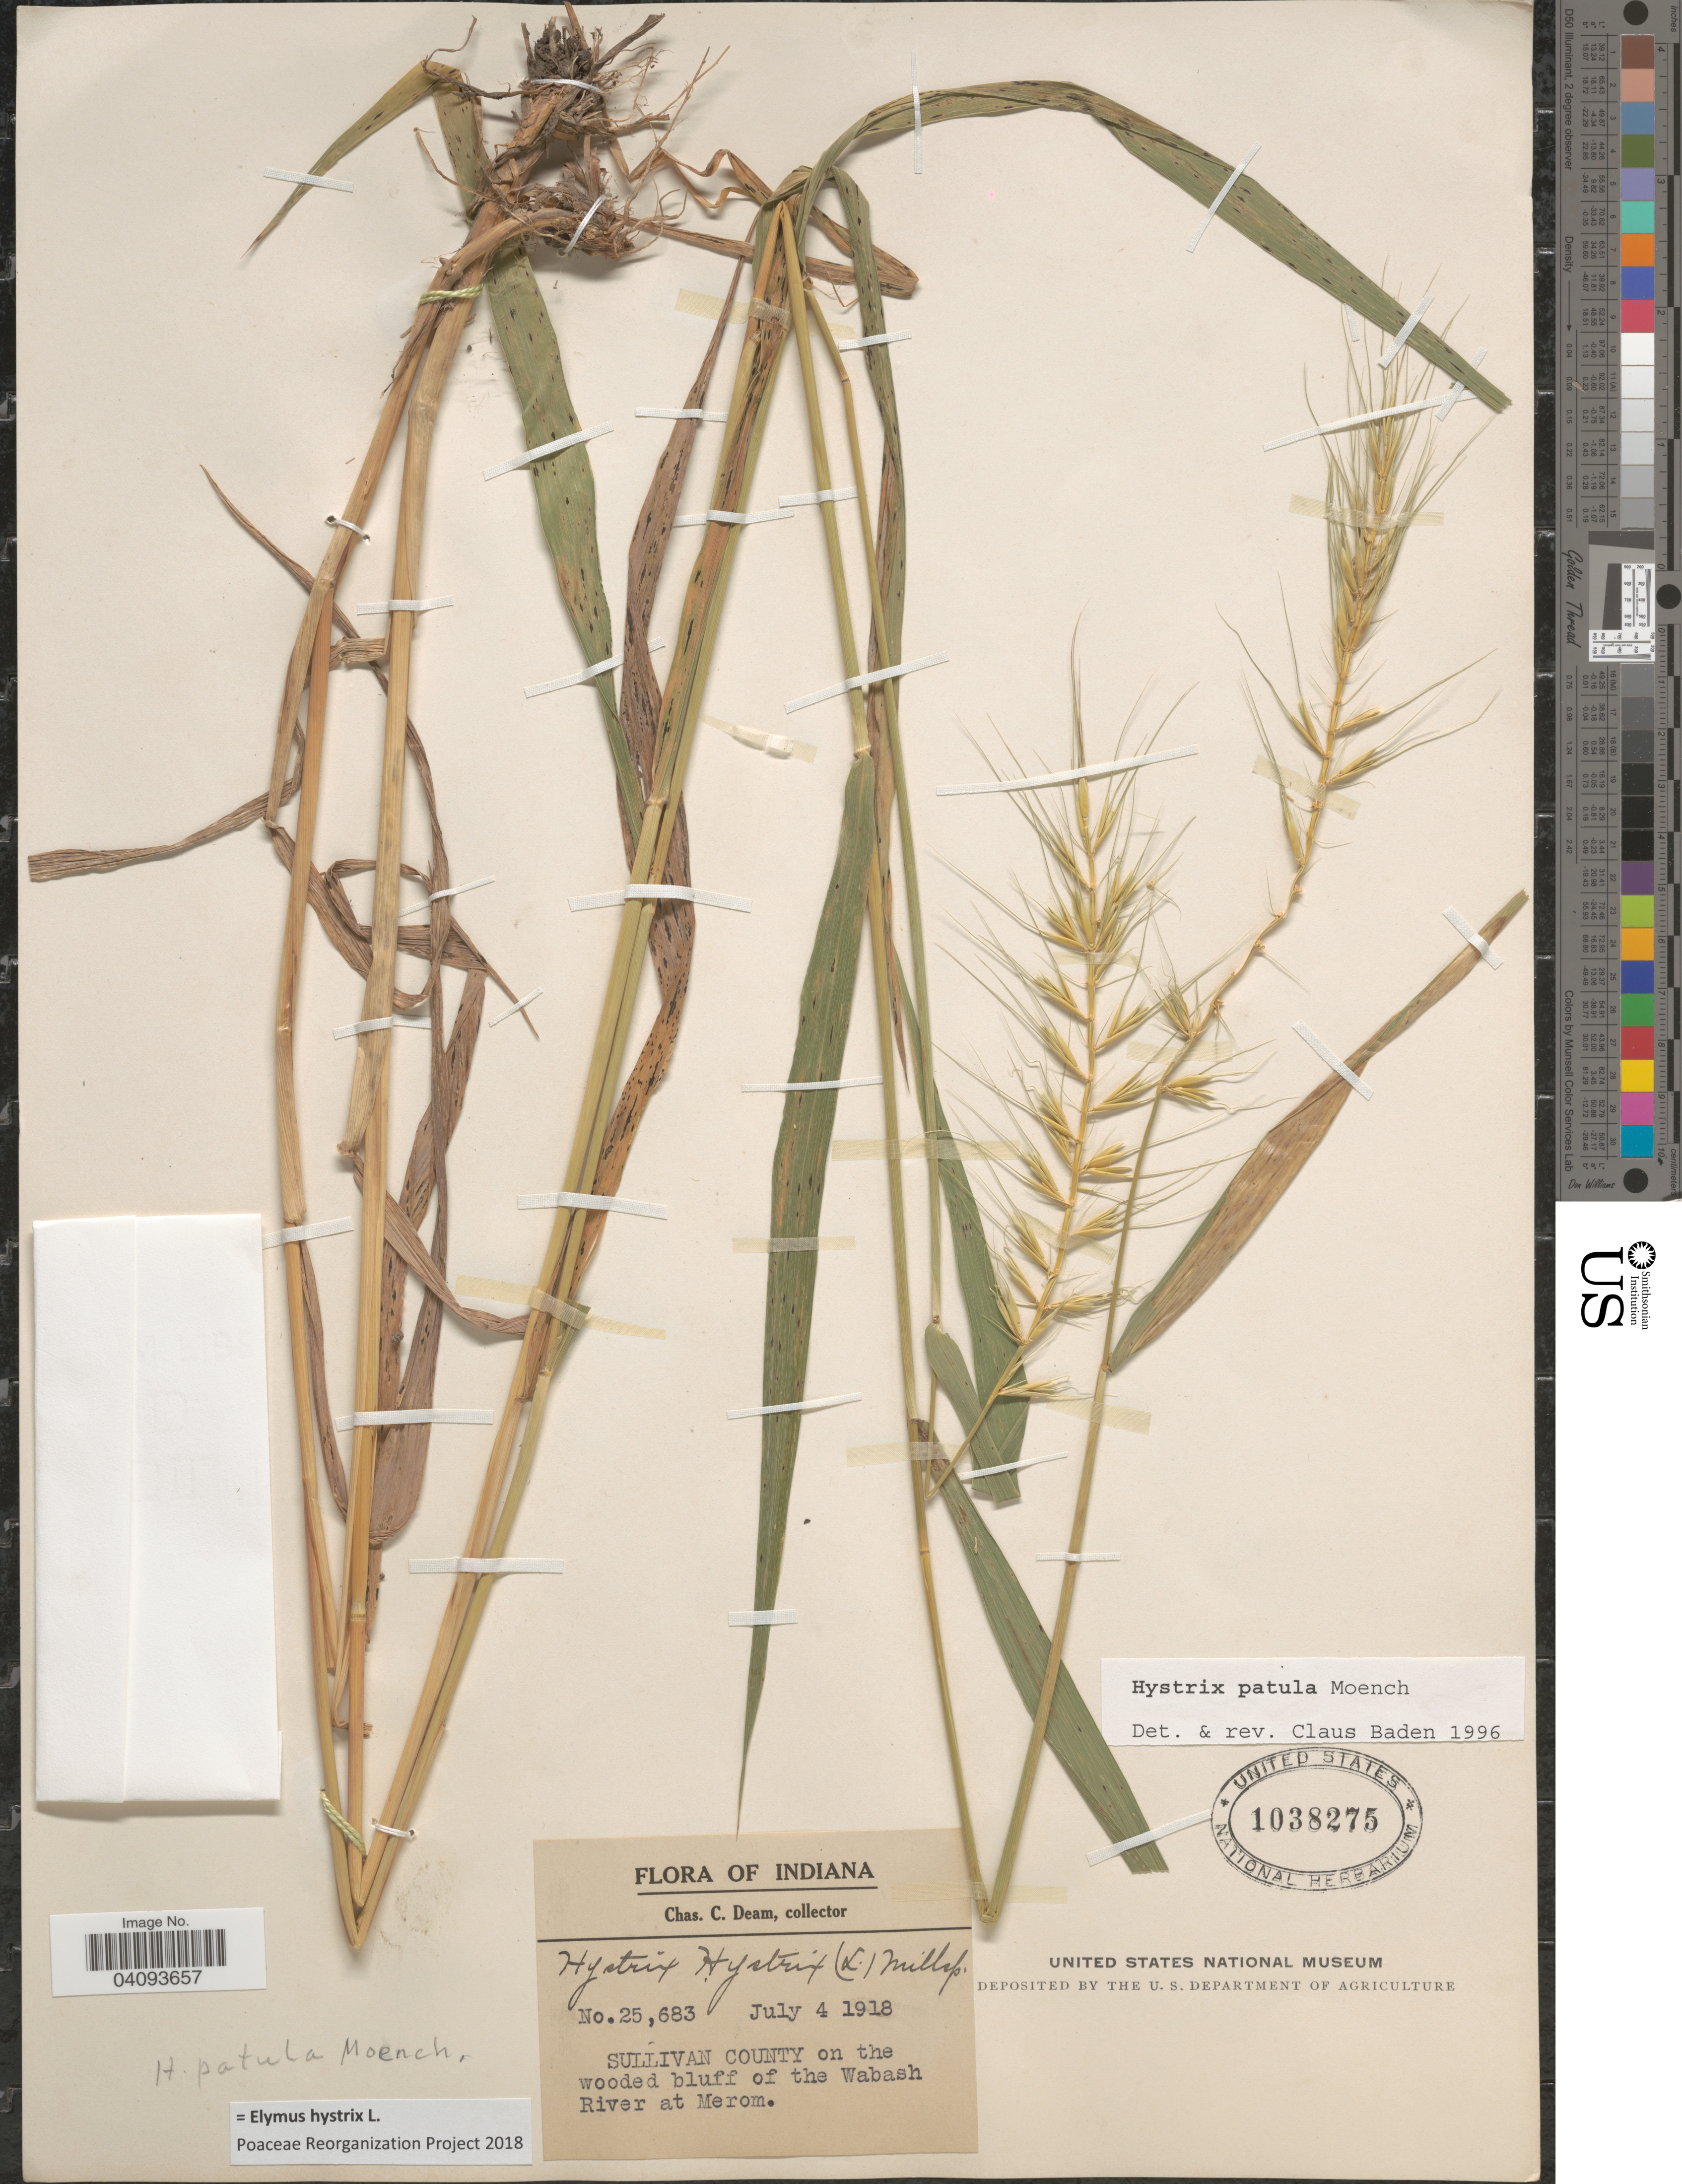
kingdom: Plantae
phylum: Tracheophyta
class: Liliopsida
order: Poales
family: Poaceae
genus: Elymus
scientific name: Elymus hystrix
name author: L.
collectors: C. C. Deam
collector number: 25683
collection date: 1918-07-04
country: United States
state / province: Indiana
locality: Sullivan County on the wooded bluff of the Wabash River at Merom.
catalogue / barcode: US 1038275